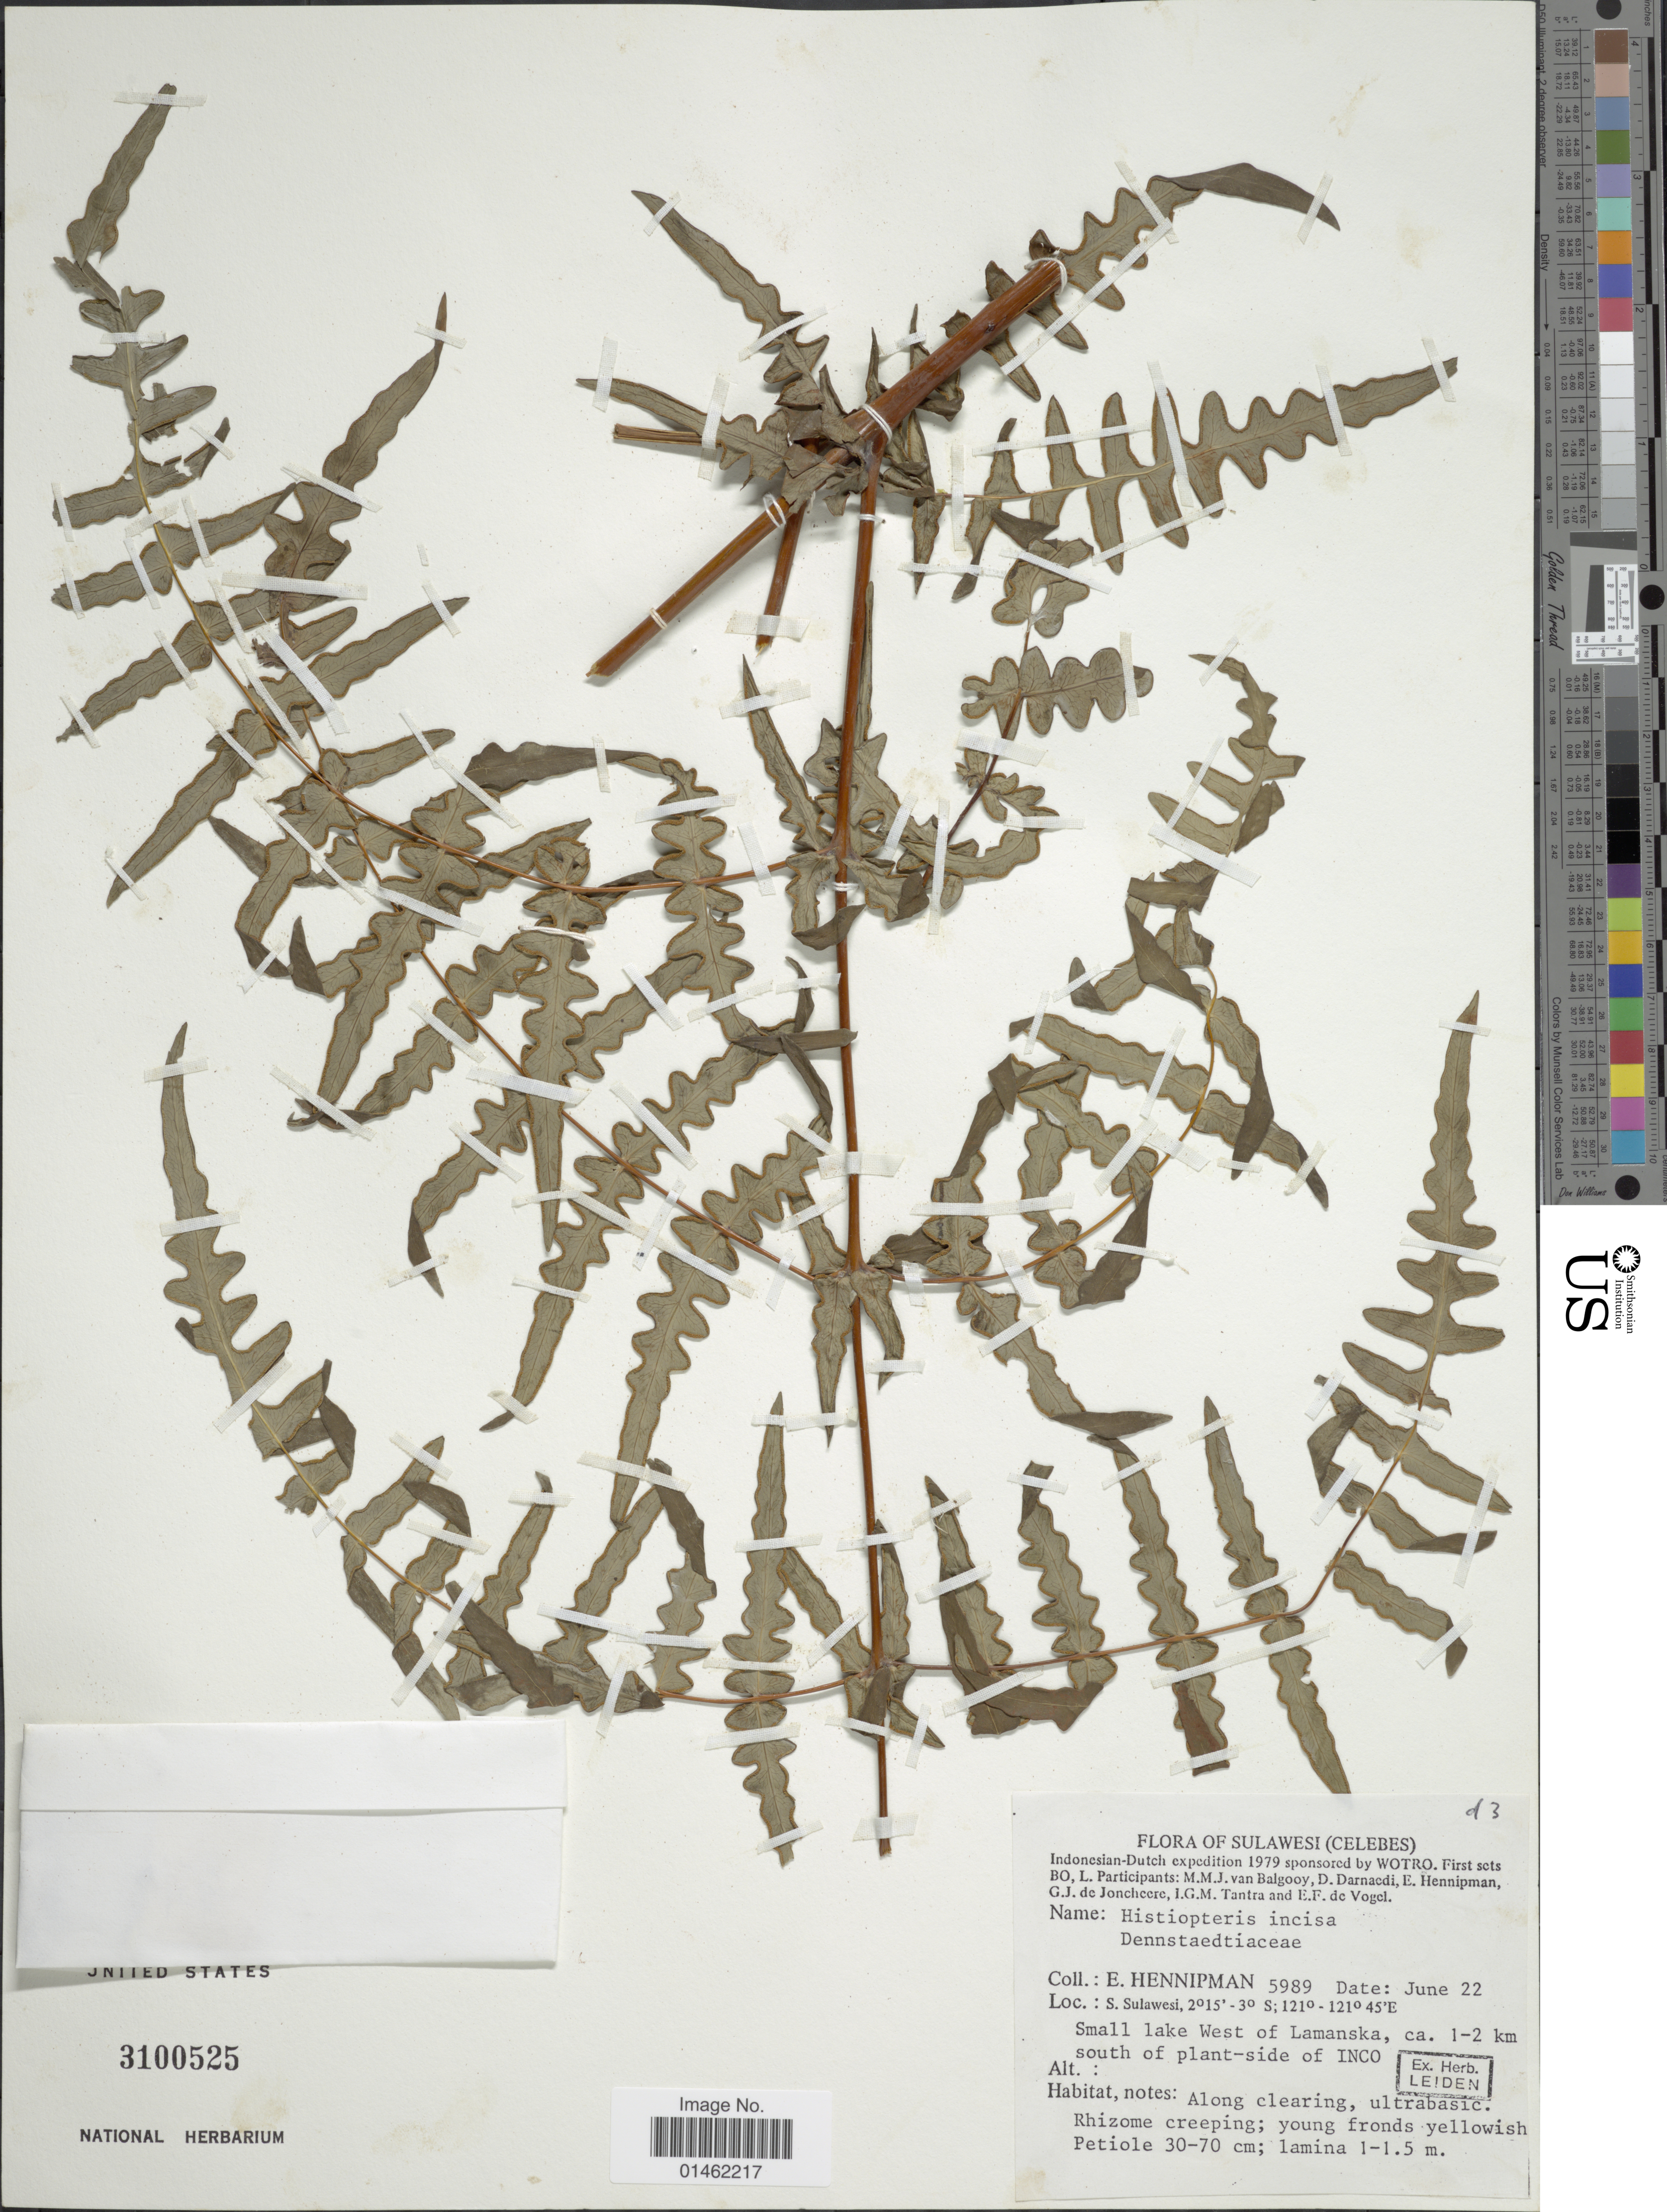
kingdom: Plantae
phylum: Tracheophyta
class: Polypodiopsida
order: Polypodiales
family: Dennstaedtiaceae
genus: Histiopteris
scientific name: Histiopteris incisa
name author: (Thunb.) J. Sm.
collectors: E. Hennipman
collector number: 5989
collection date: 1979-06-22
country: Indonesia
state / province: Sulawesi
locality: (Celebes), S.Sulawesi, Small lake West of Lamanska, ca 1-2 km south of plant-side of INCO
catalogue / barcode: US 3100525